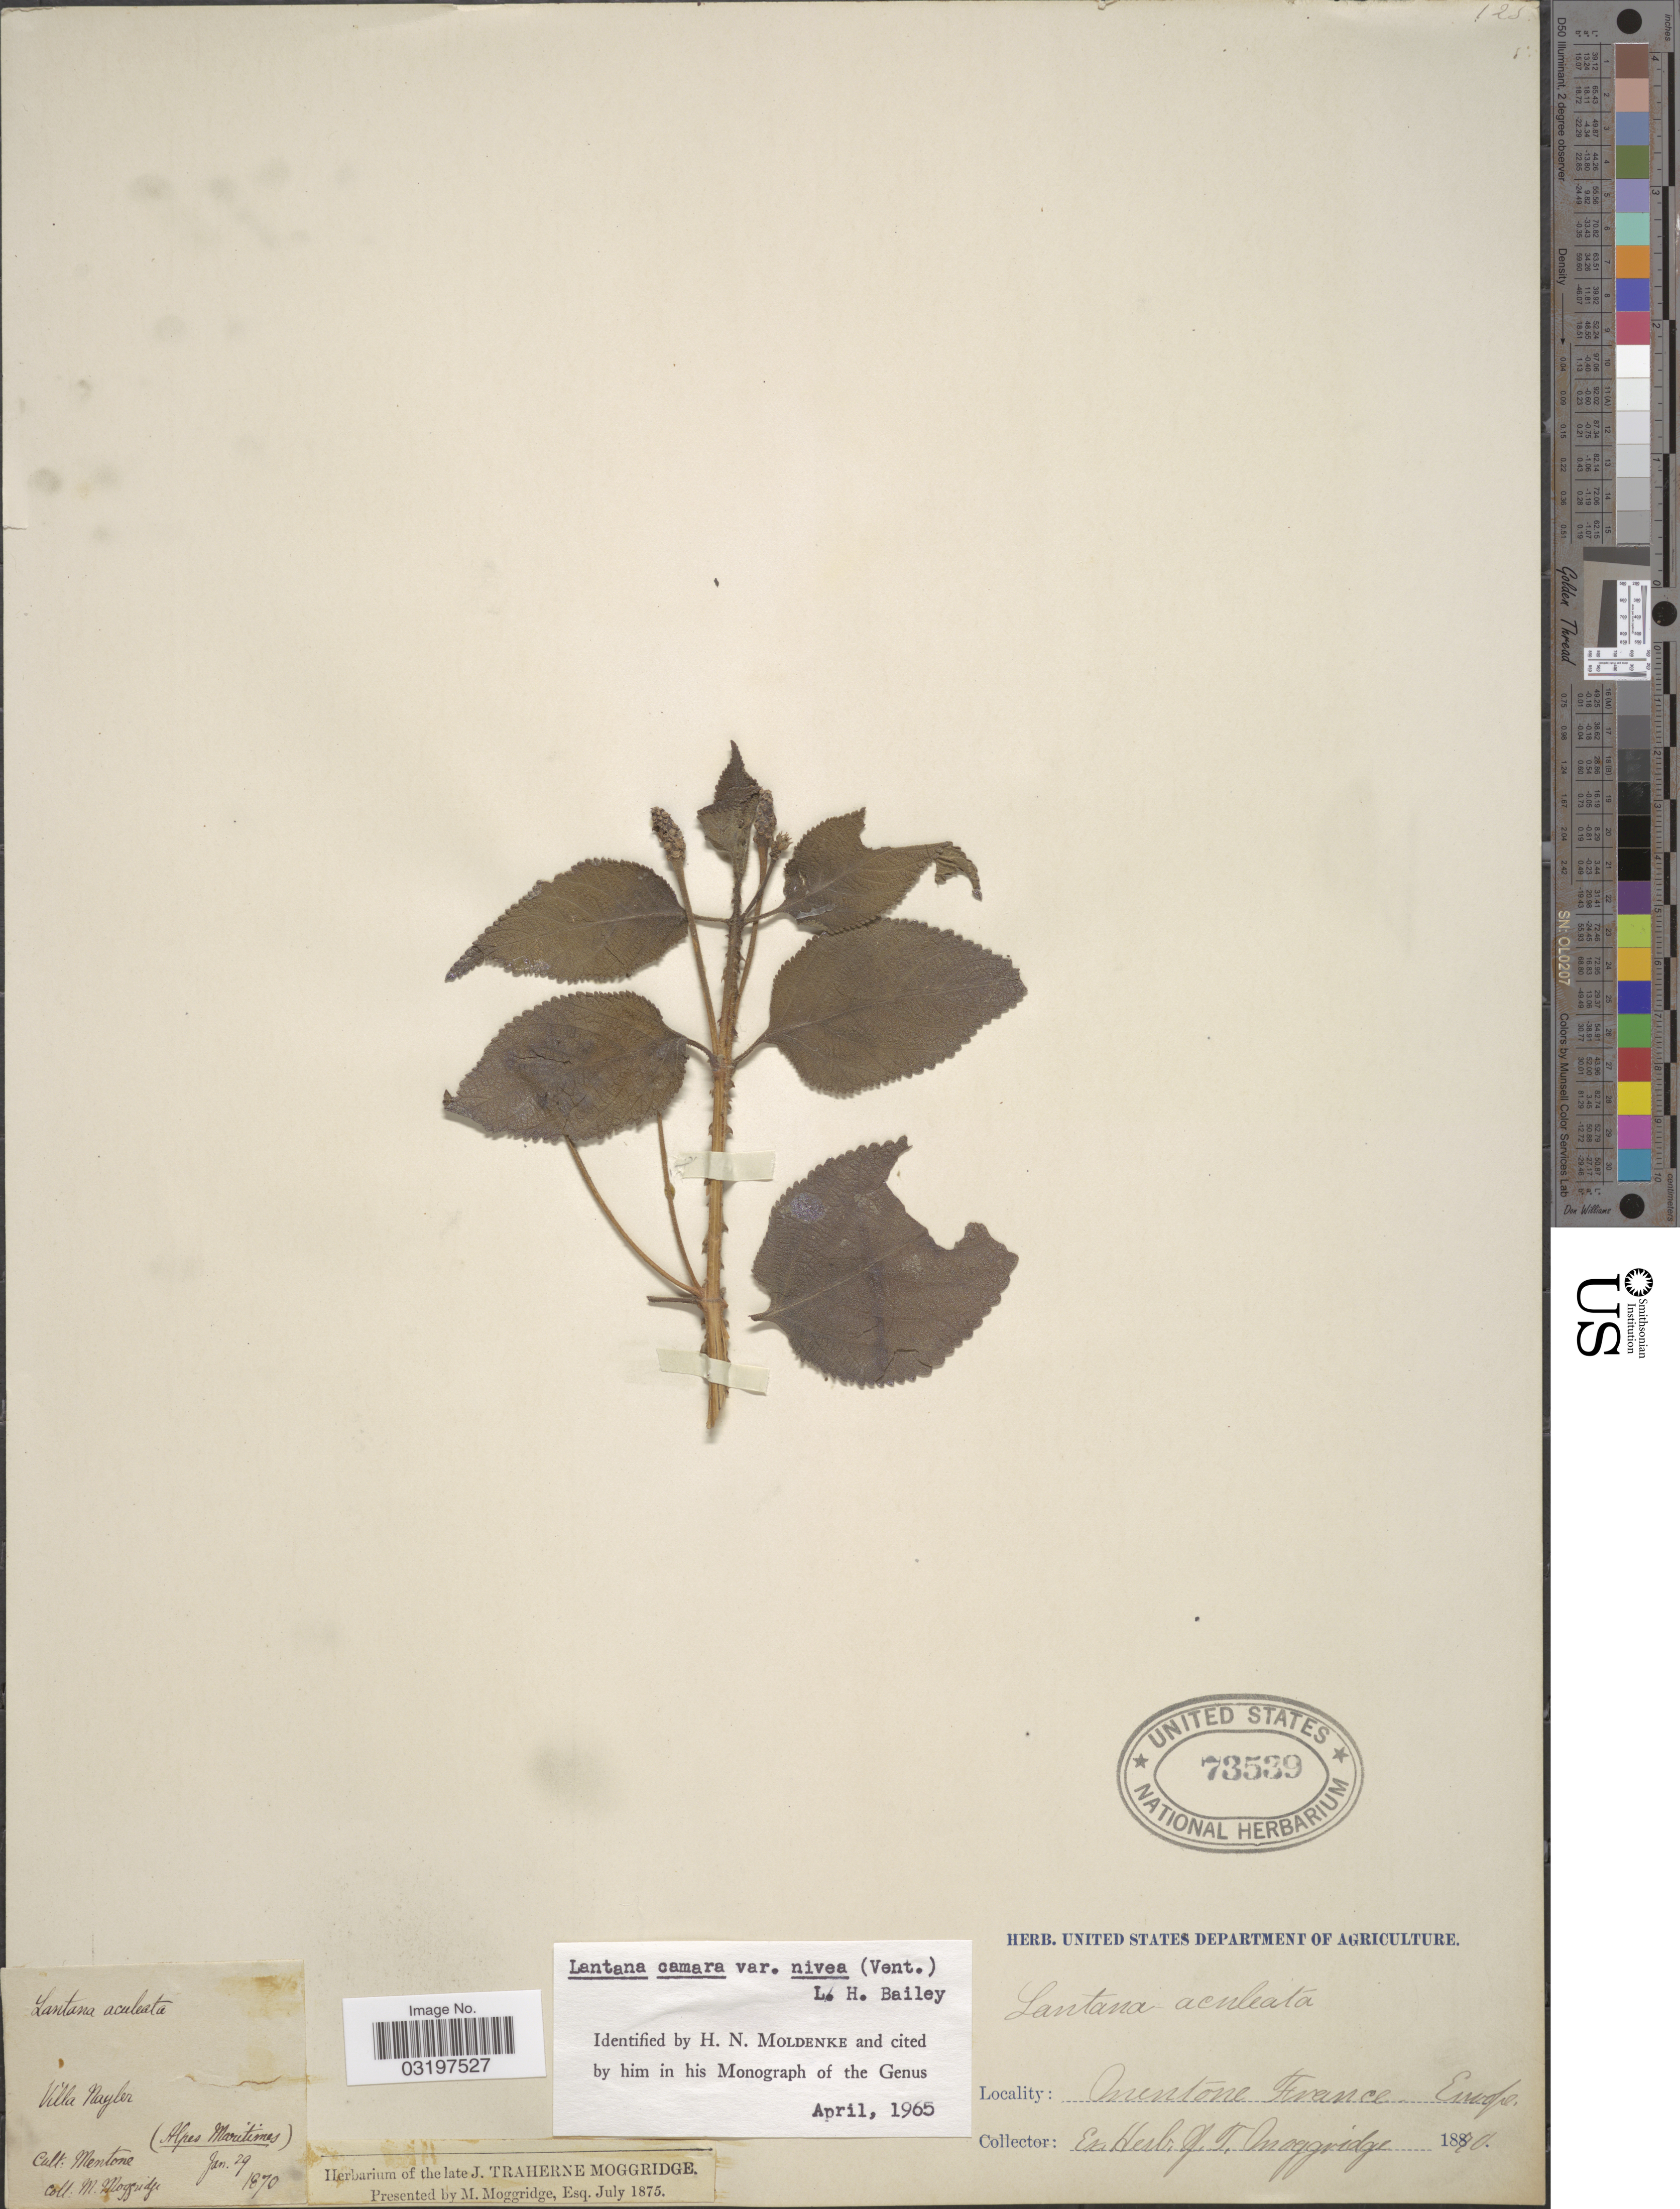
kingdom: Plantae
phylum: Tracheophyta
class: Magnoliopsida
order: Lamiales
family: Verbenaceae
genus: Lantana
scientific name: Lantana camara var. nivea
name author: (Vent.) L.H. Bailey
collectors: M. Moggridge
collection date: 1870-01-29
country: France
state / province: Provence-Alpes-Côte d'Azur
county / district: Alpes-Maritimes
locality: Villa Nayler. (Alpes Maritimes). Mentone. Mentone.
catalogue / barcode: US 73539